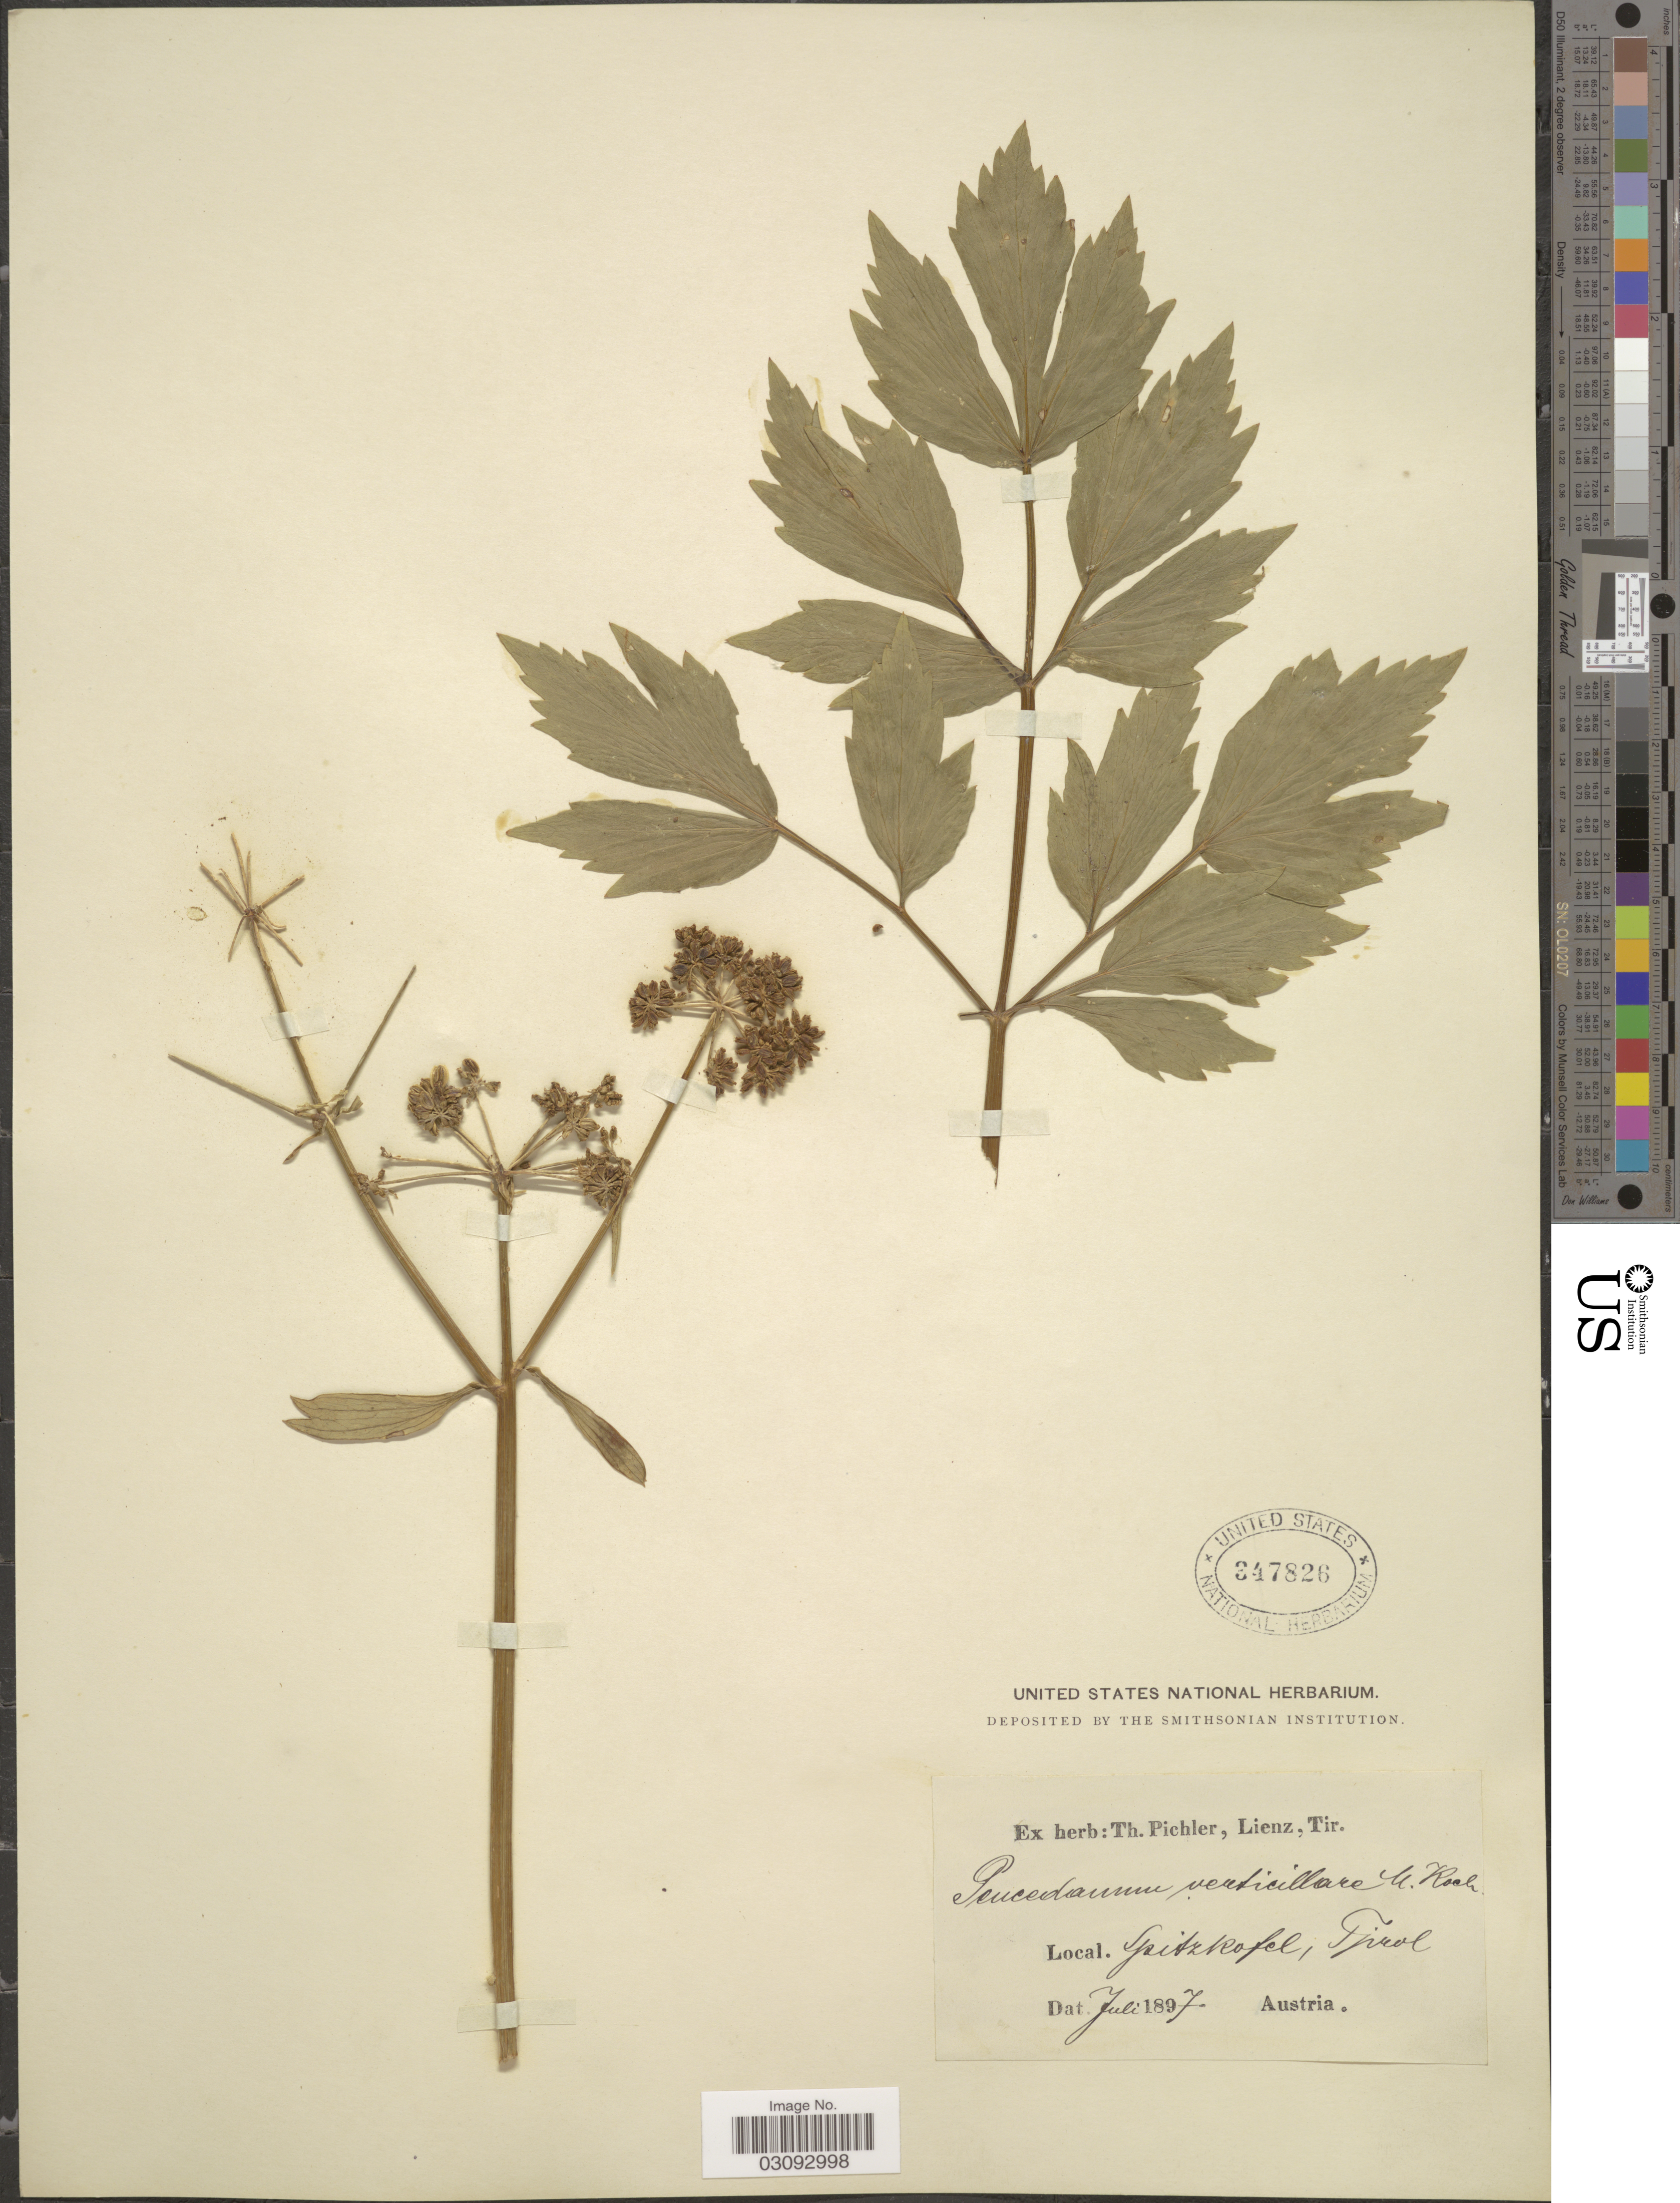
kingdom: Plantae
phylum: Tracheophyta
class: Magnoliopsida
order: Apiales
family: Apiaceae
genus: Peucedanum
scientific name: Peucedanum verticillare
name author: (L.) W.J.D. Koch ex DC.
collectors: ex herb. T. Pichler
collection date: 1897-07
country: Austria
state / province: Tirol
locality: Spitzkofel, Tyrol.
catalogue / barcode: US 347826